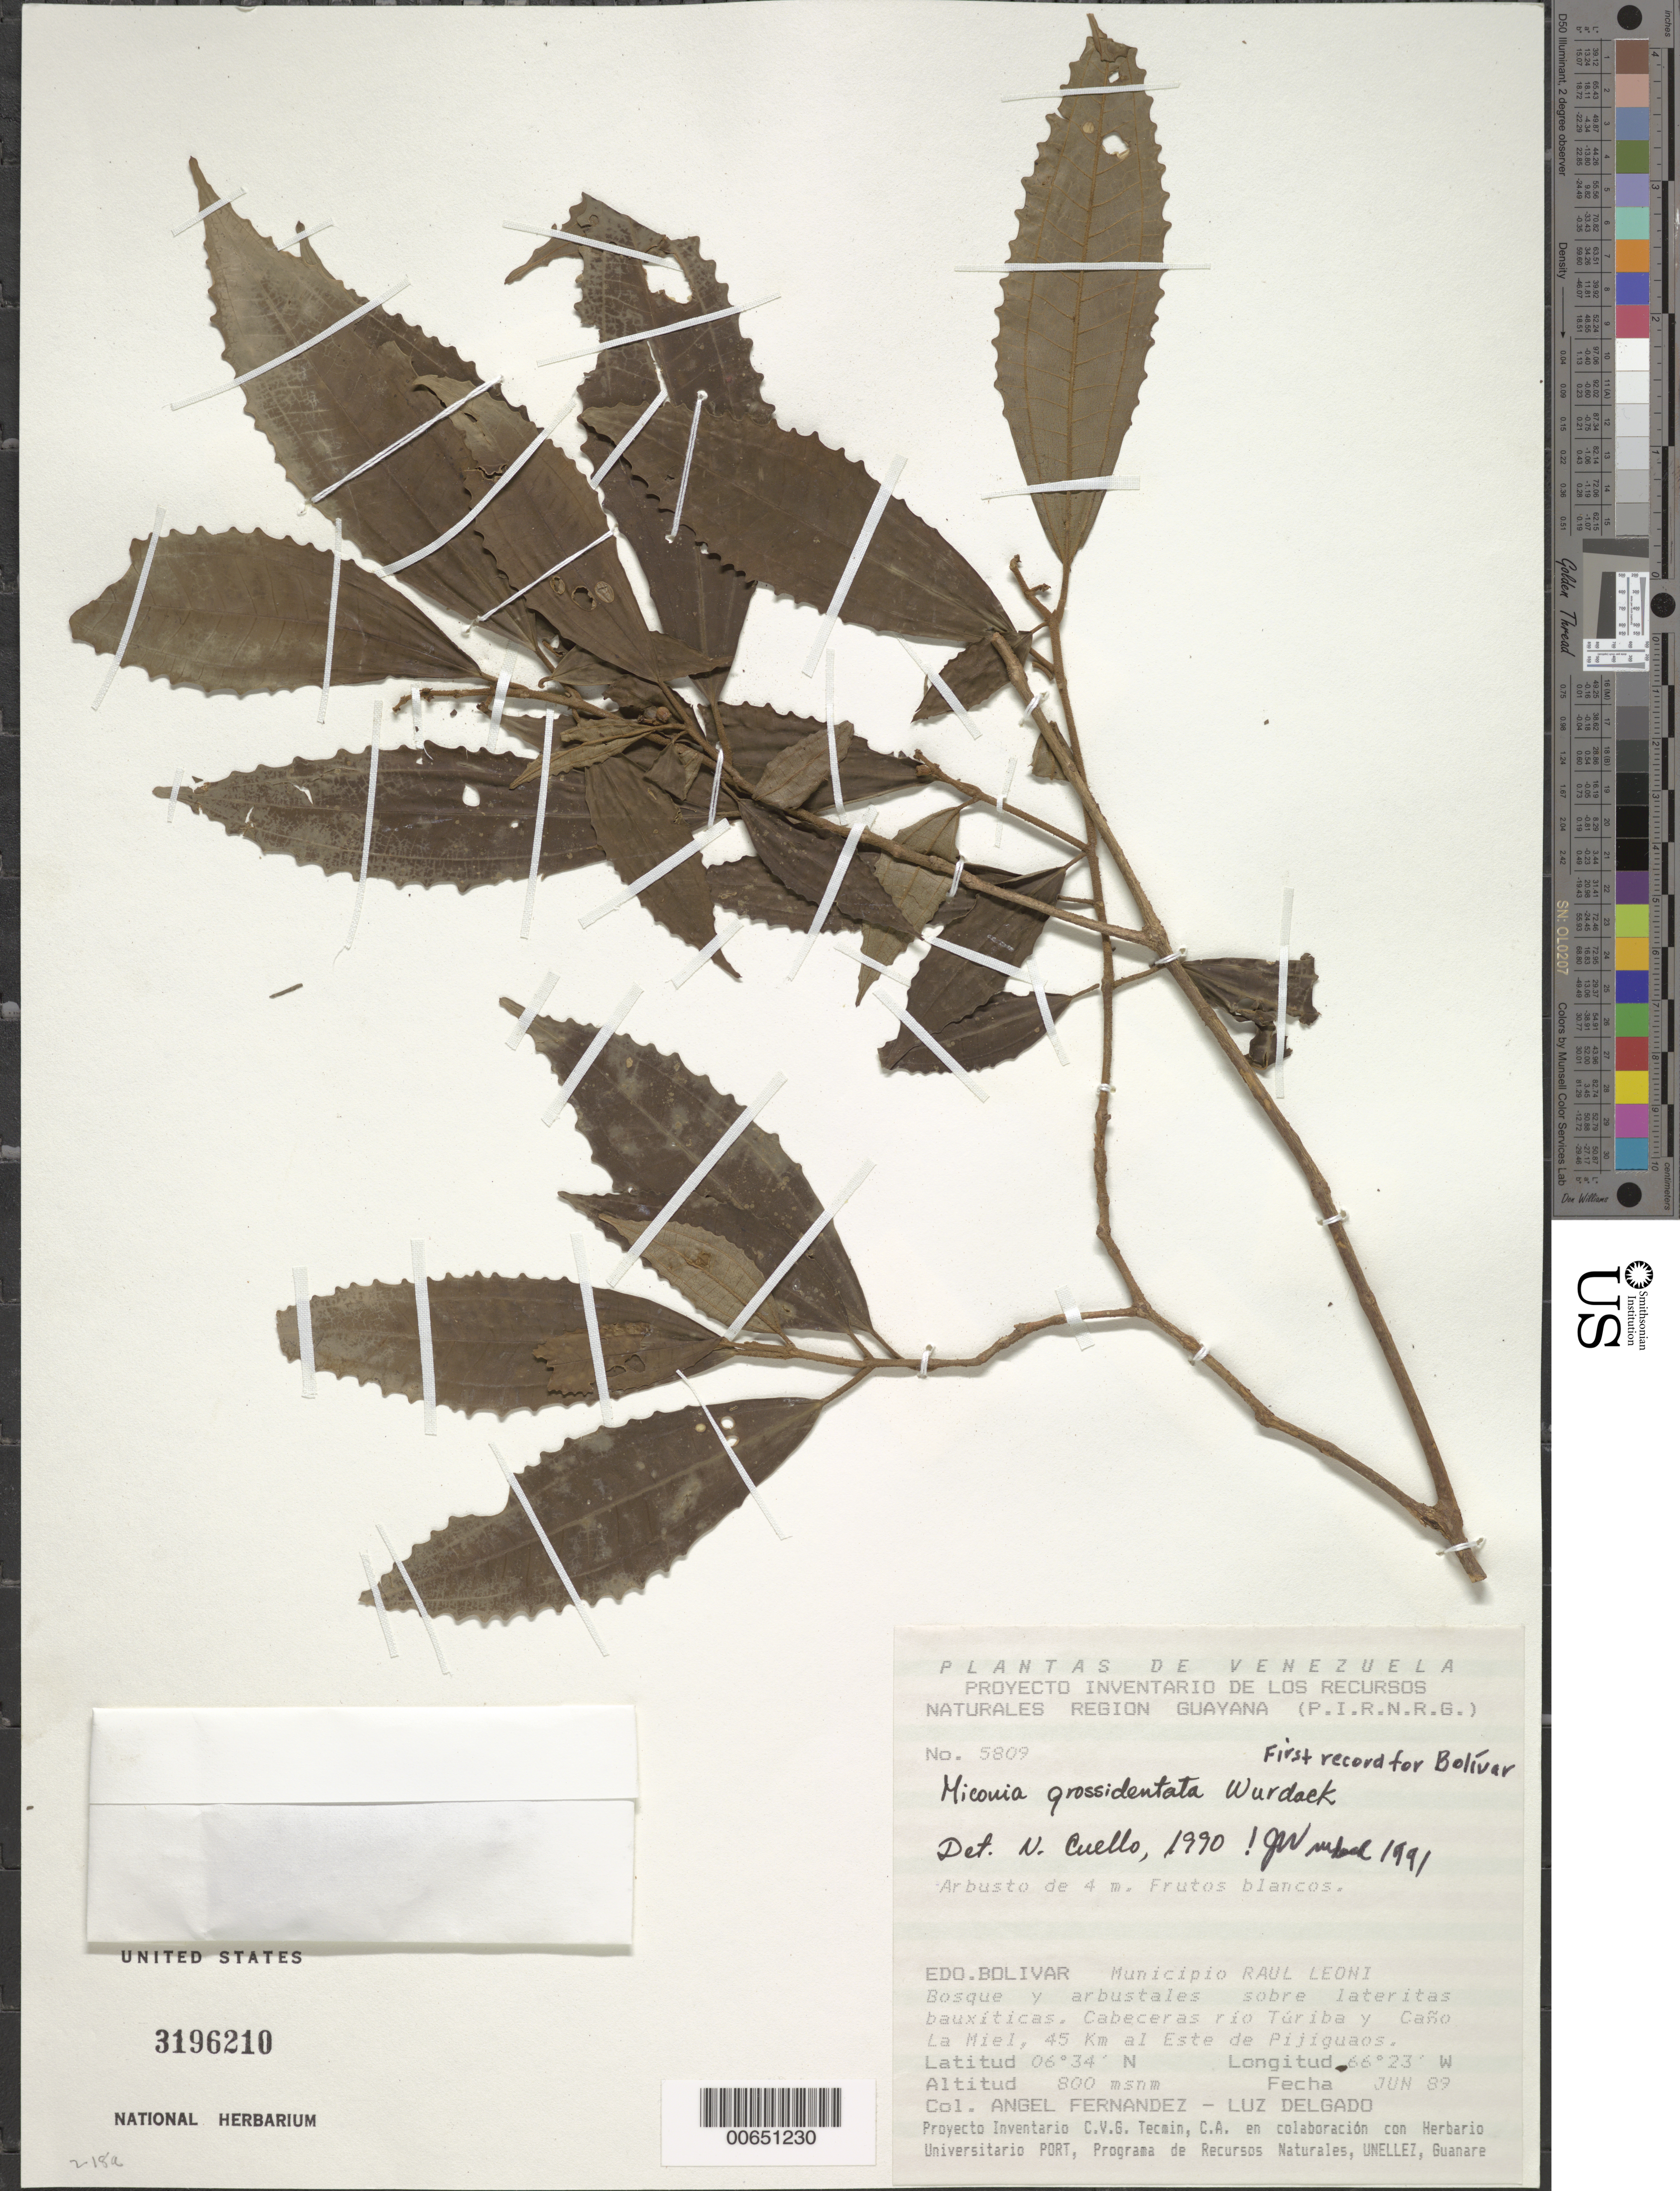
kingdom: Plantae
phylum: Tracheophyta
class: Magnoliopsida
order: Myrtales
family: Melastomataceae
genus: Miconia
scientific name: Miconia grossidentata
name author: Wurdack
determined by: Wurdack, John J., (US), US (UNITED STATES)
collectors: A. Fernández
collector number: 5809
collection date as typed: Jun-89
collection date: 1989-06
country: Venezuela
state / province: Bolívar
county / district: Angostura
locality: Mun. Raúl Leoni [=Angostura], cabeceras Río Túriba y Caño La Miel, 45 km al Este de Pijiguaos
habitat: Bosque y arbustales sobre lateritas bauxiticas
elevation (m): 800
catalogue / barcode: US 3196210